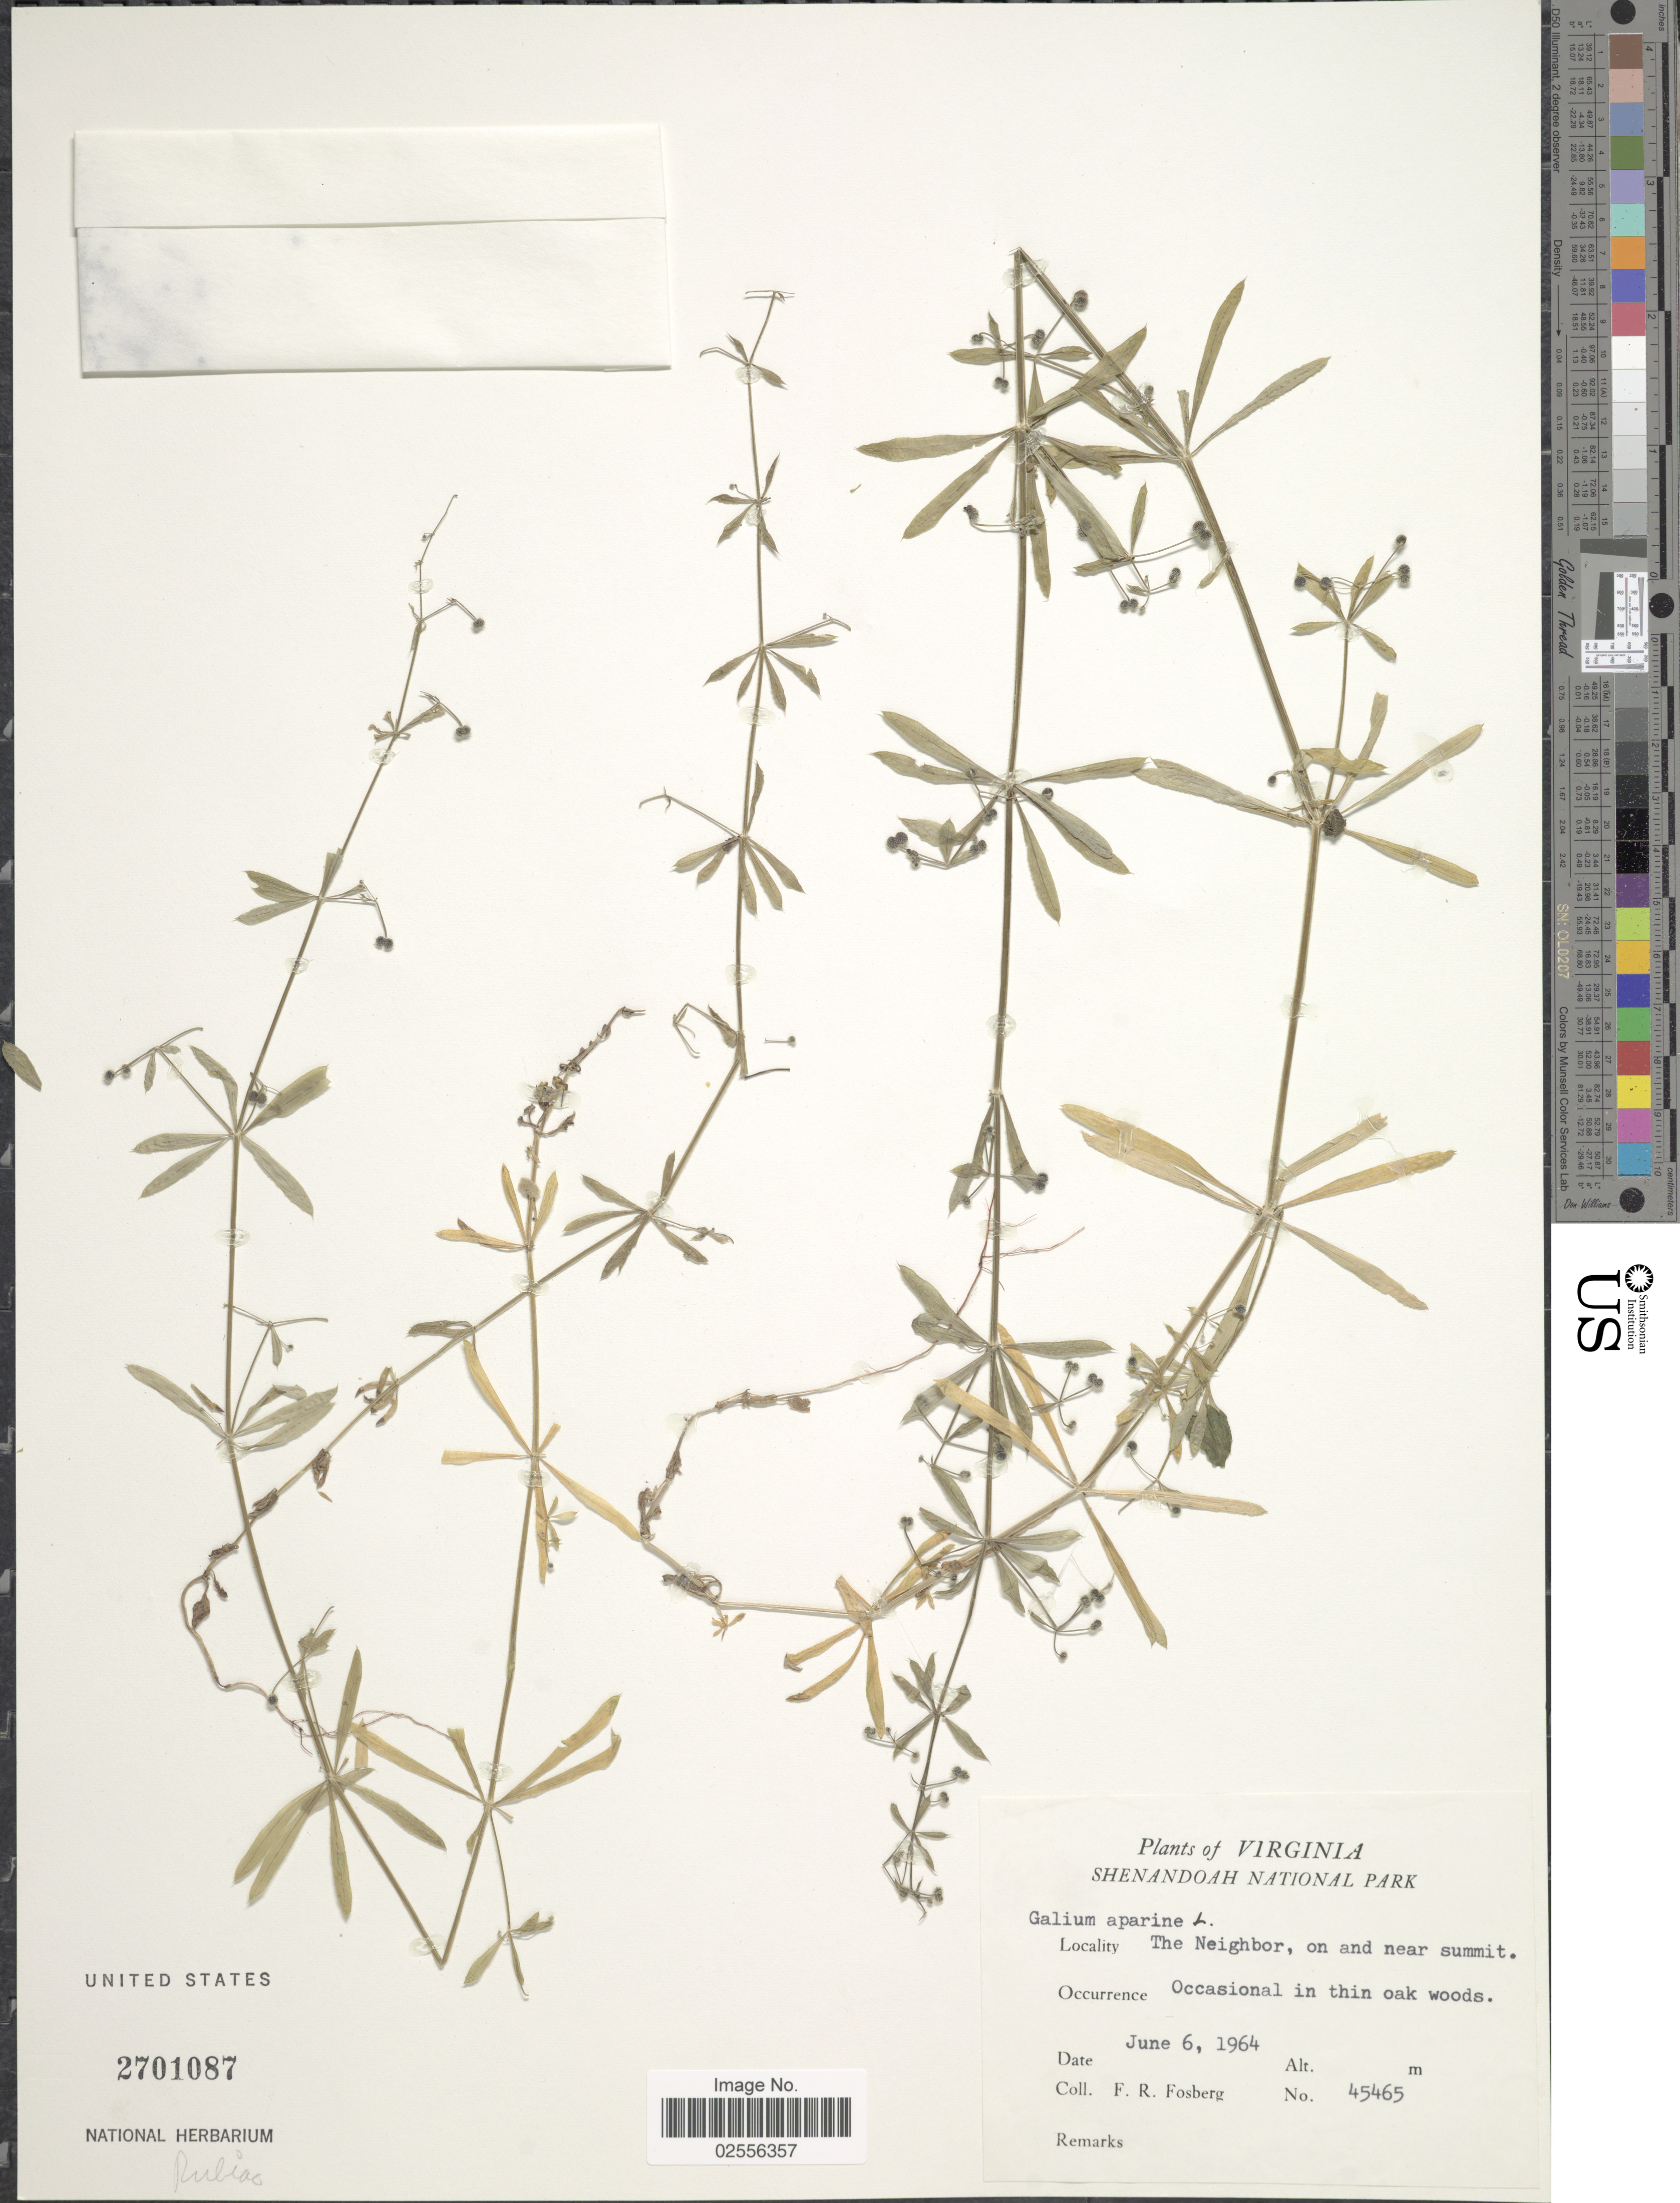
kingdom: Plantae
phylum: Tracheophyta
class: Magnoliopsida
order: Gentianales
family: Rubiaceae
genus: Galium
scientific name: Galium aparine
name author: L.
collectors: F. R. Fosberg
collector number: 45465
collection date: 1964-06-06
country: United States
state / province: Virginia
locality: Shenandoah National Park. The Neighbor, on and near summit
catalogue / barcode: US 2701087